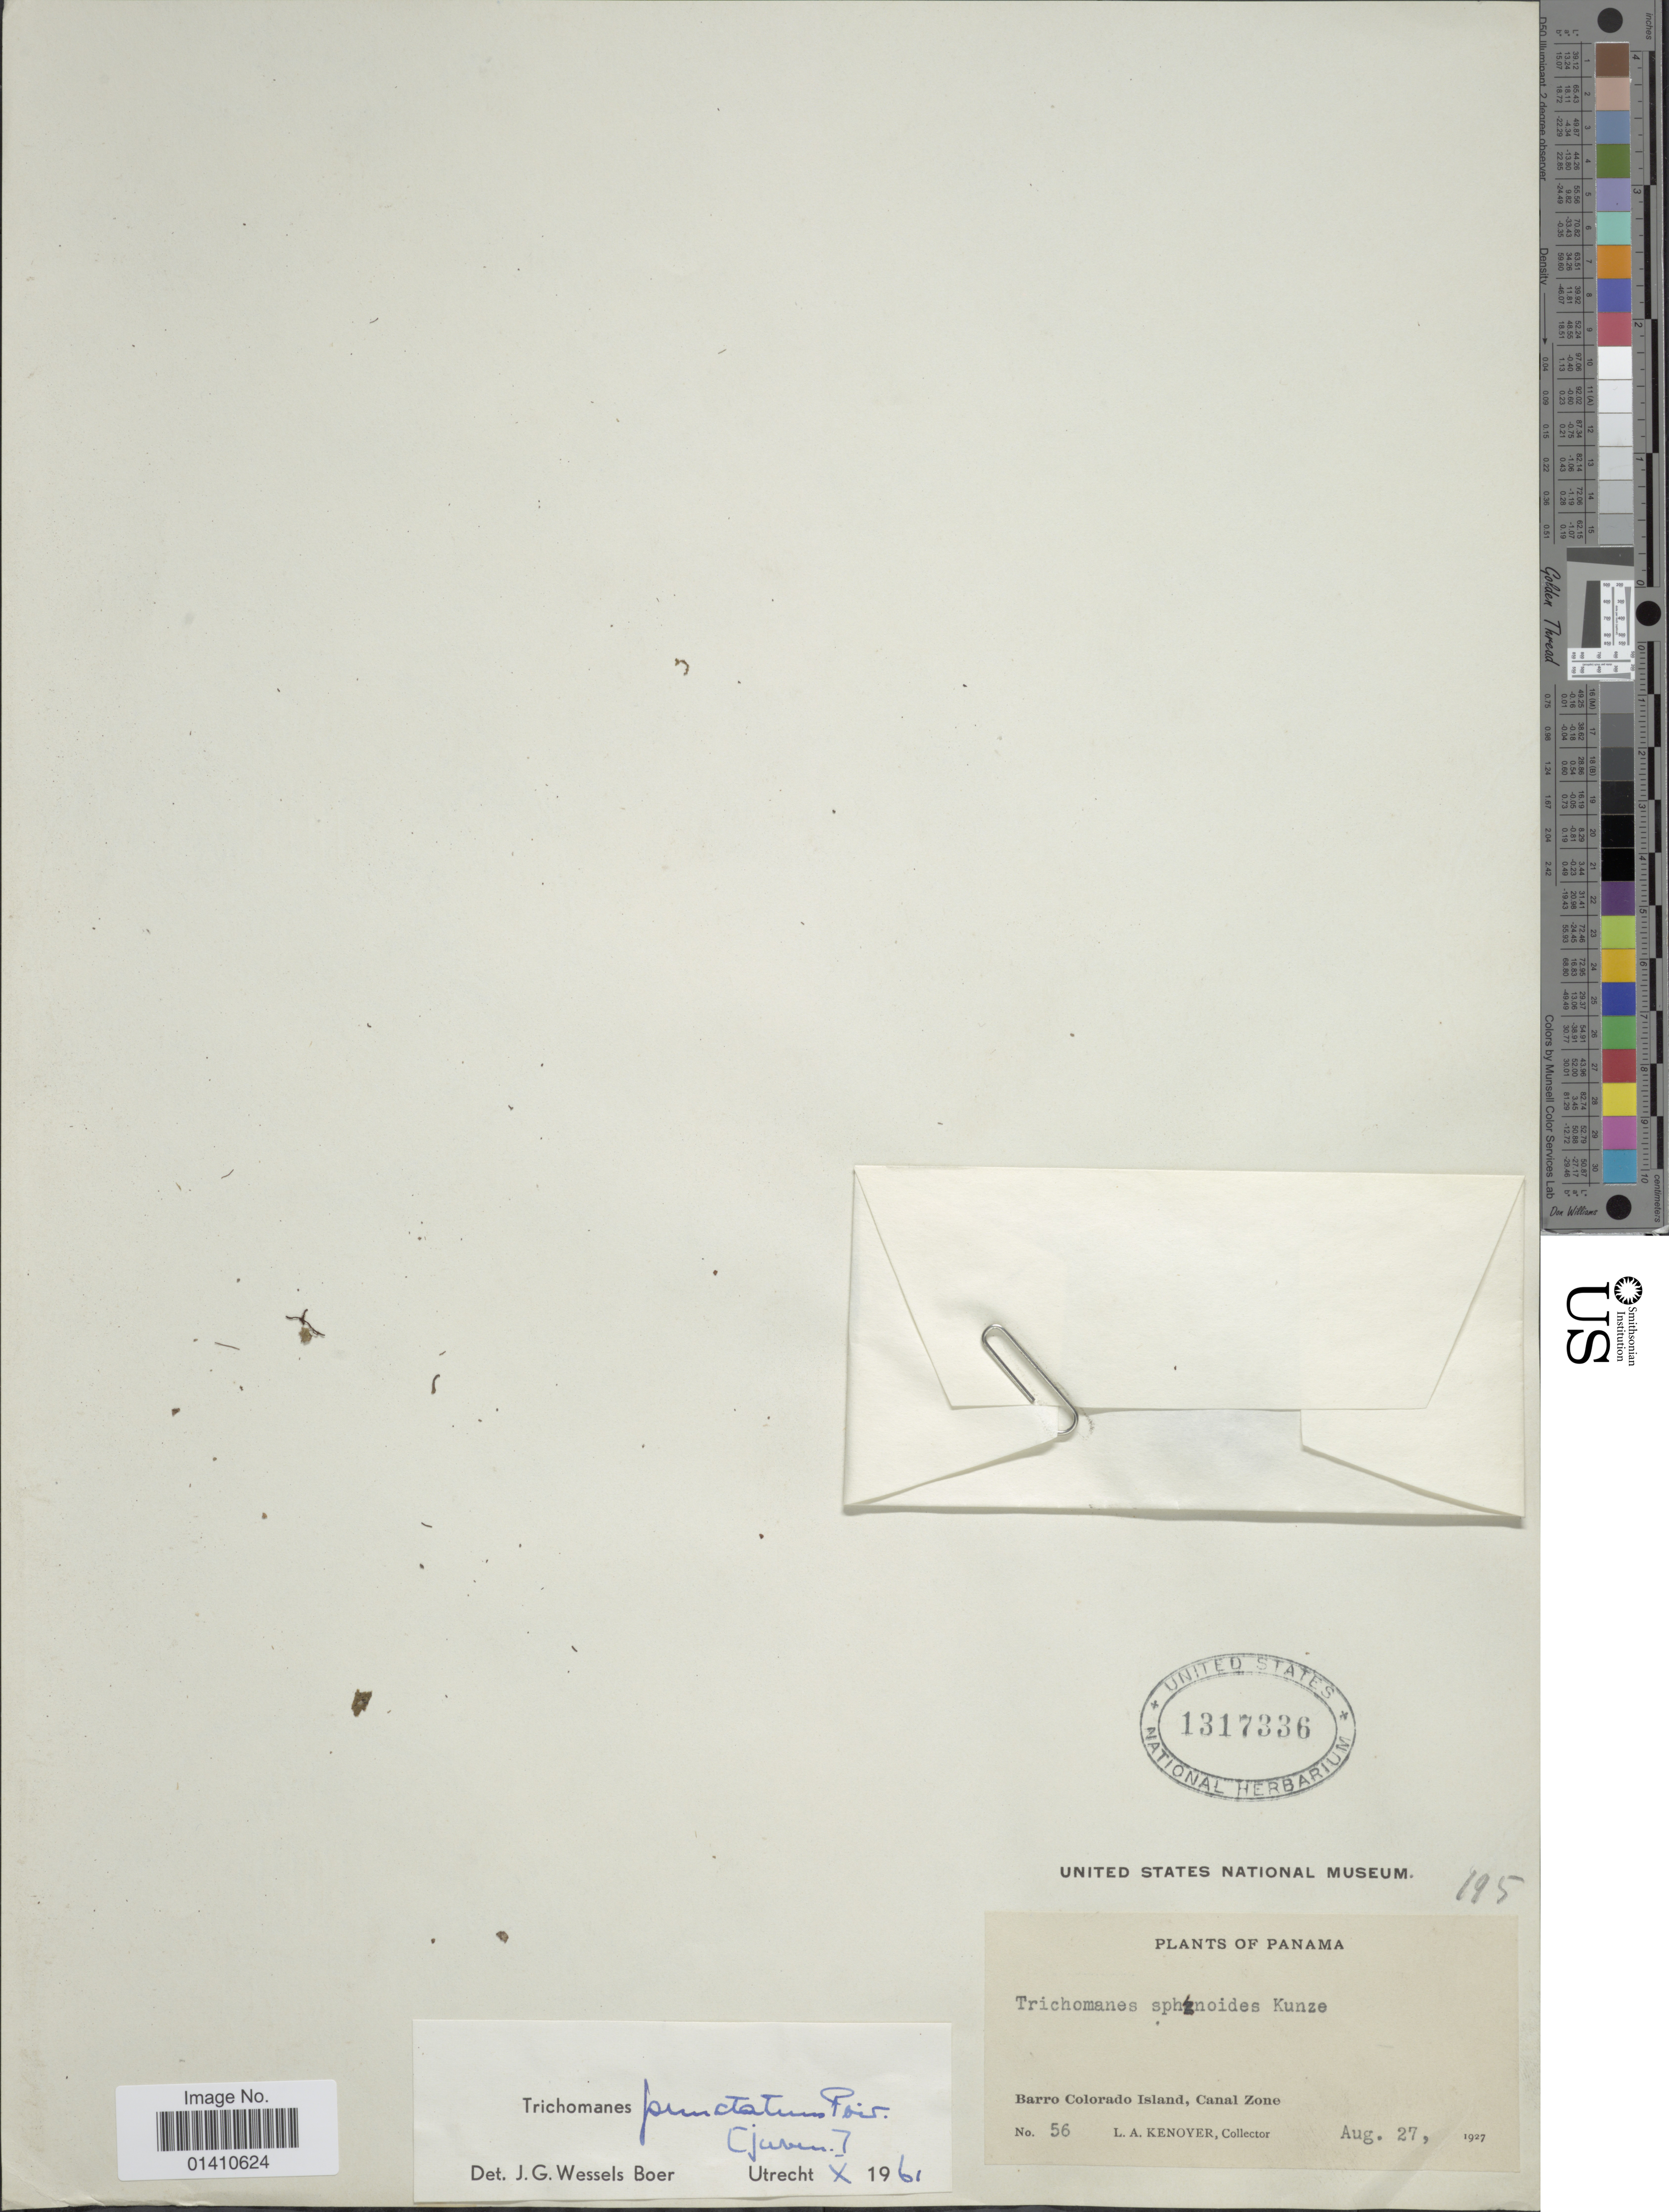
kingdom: Plantae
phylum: Tracheophyta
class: Polypodiopsida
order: Hymenophyllales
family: Hymenophyllaceae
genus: Didymoglossum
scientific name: Didymoglossum punctatum subsp. spheroides (Kunze) comb. nov., ined 2015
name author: (Kunze)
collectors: L. A. Kenoyer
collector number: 56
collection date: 1927-08-27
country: Panama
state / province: Panamá Oeste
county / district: Canal Zone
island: Barro Colorado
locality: Barro Colorado Island, Canal Zone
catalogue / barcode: US 1317336